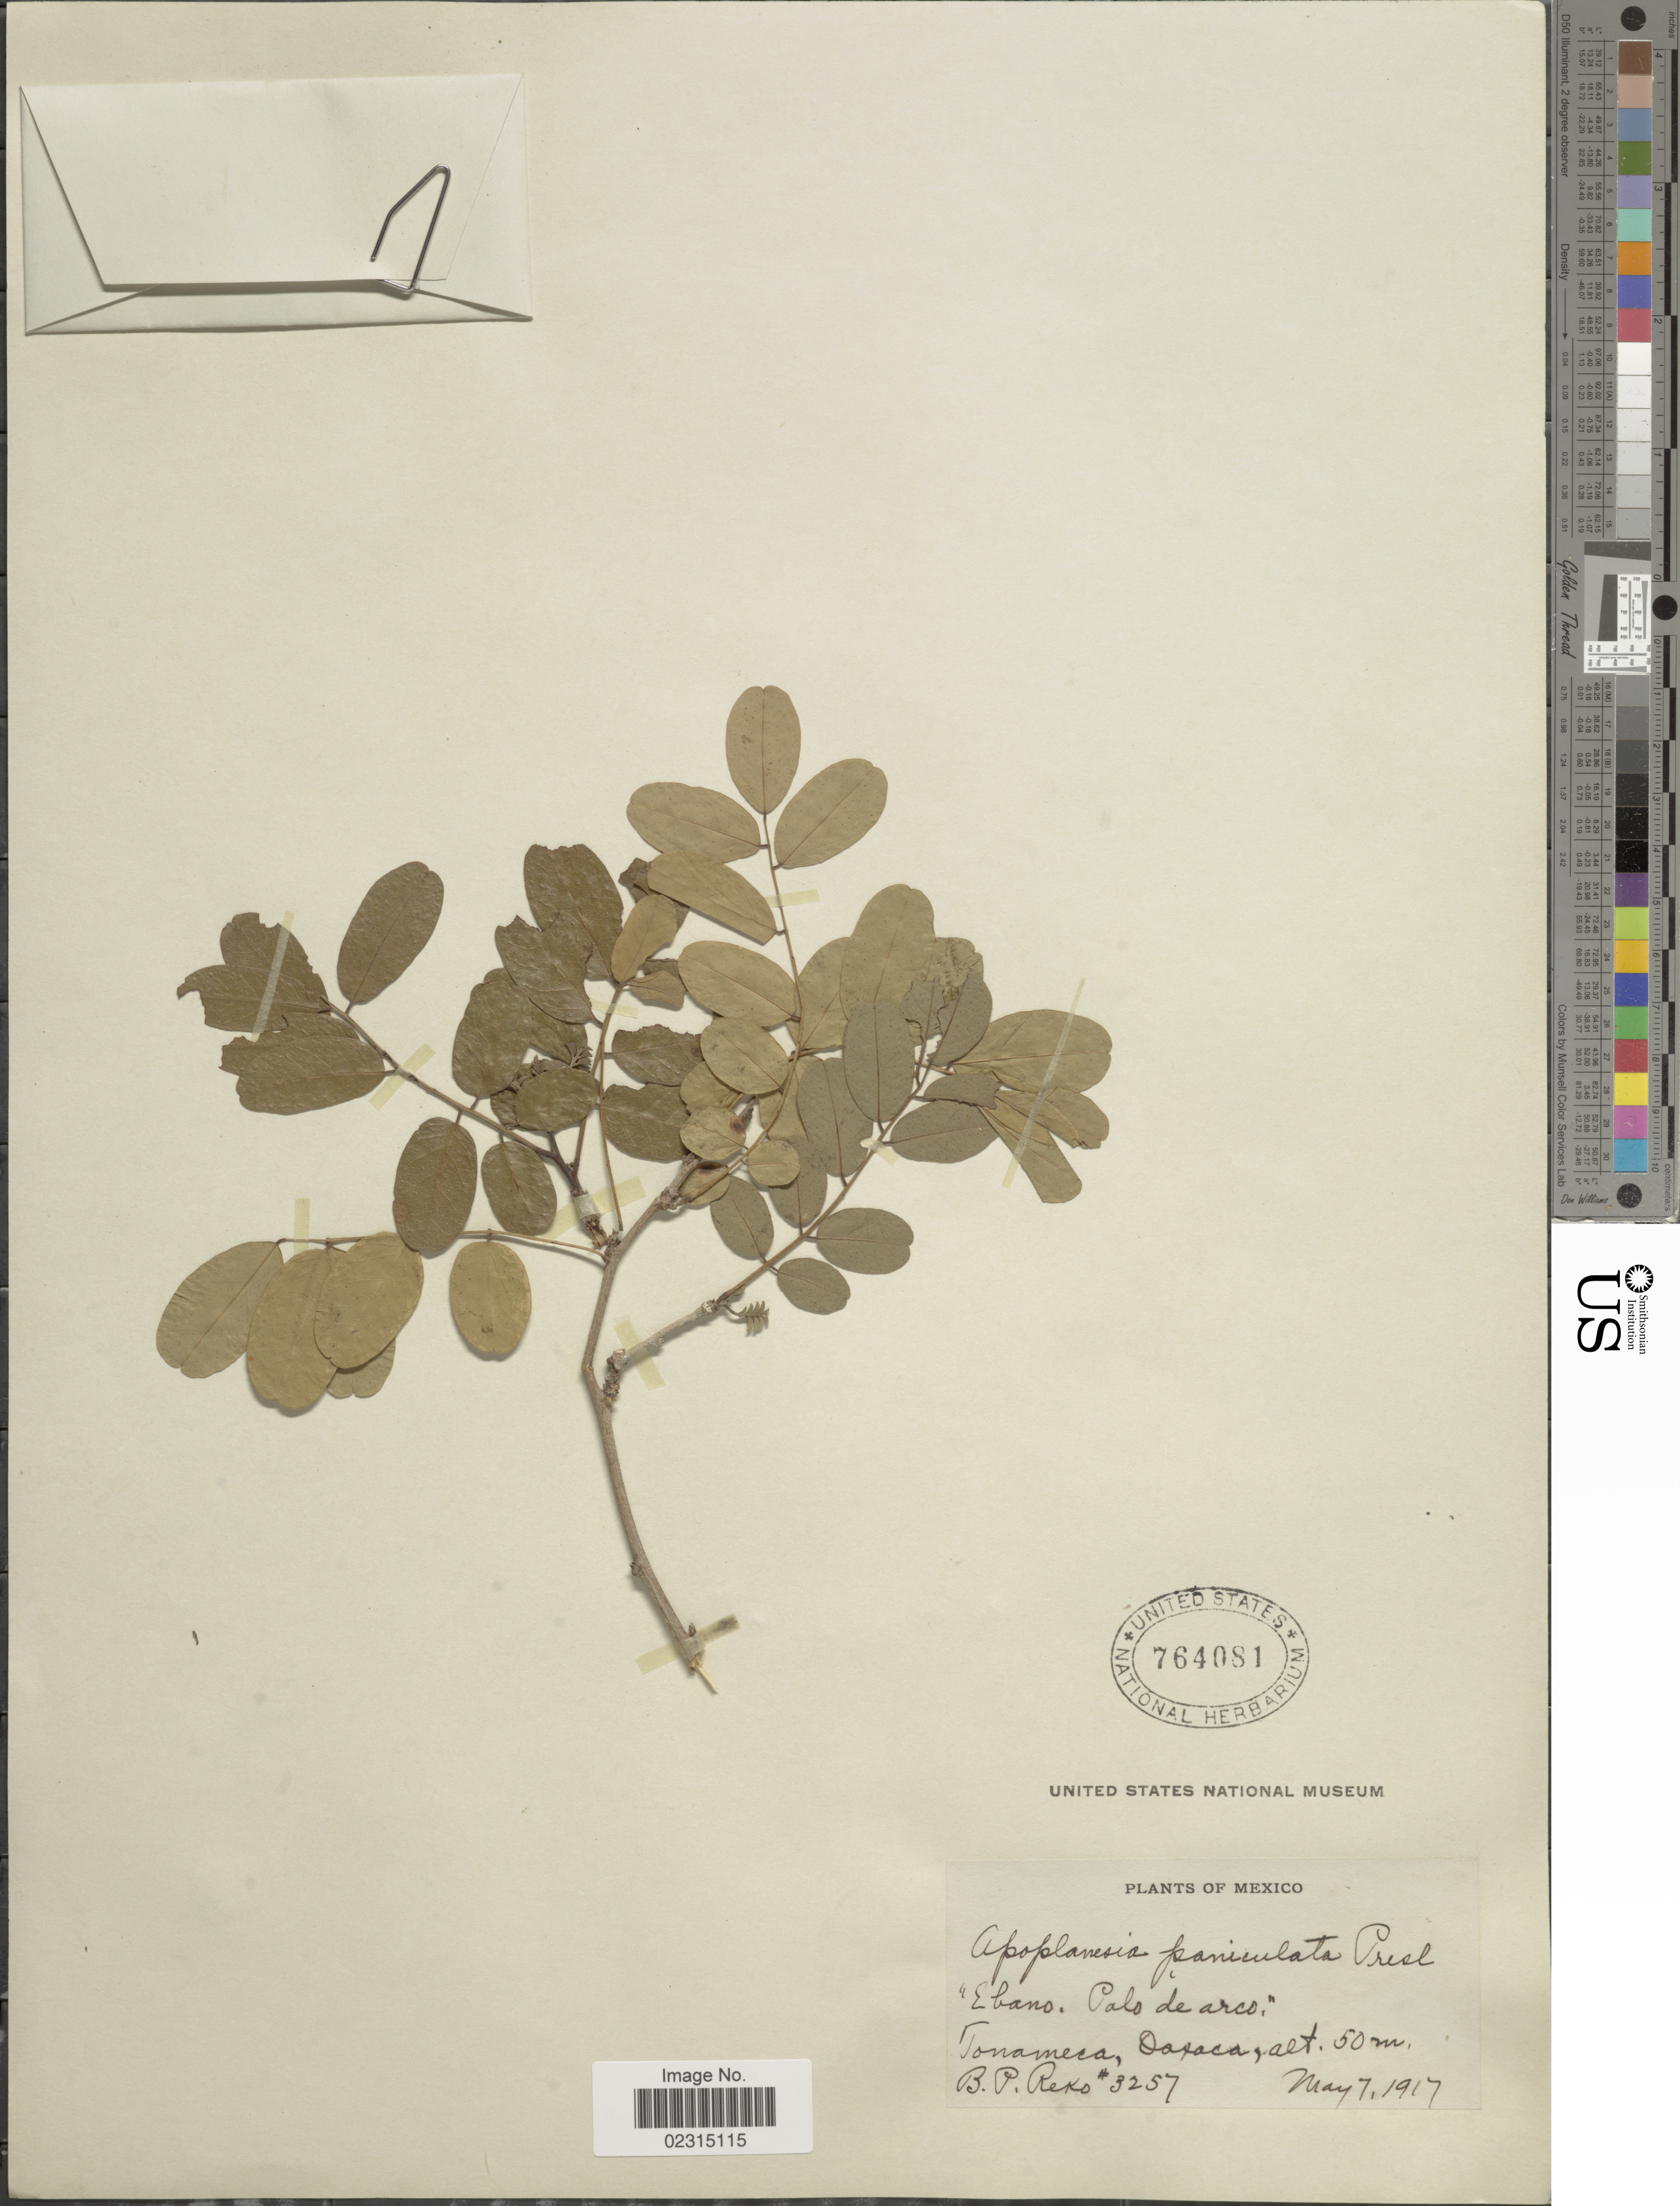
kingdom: Plantae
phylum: Tracheophyta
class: Magnoliopsida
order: Fabales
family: Fabaceae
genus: Apoplanesia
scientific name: Apoplanesia paniculata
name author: C. Presl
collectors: B. P. Reko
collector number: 3257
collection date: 1917-05-07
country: Mexico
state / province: Oaxaca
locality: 'Ebano, Palo de arco'. Tonameca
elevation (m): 50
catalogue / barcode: US 764081